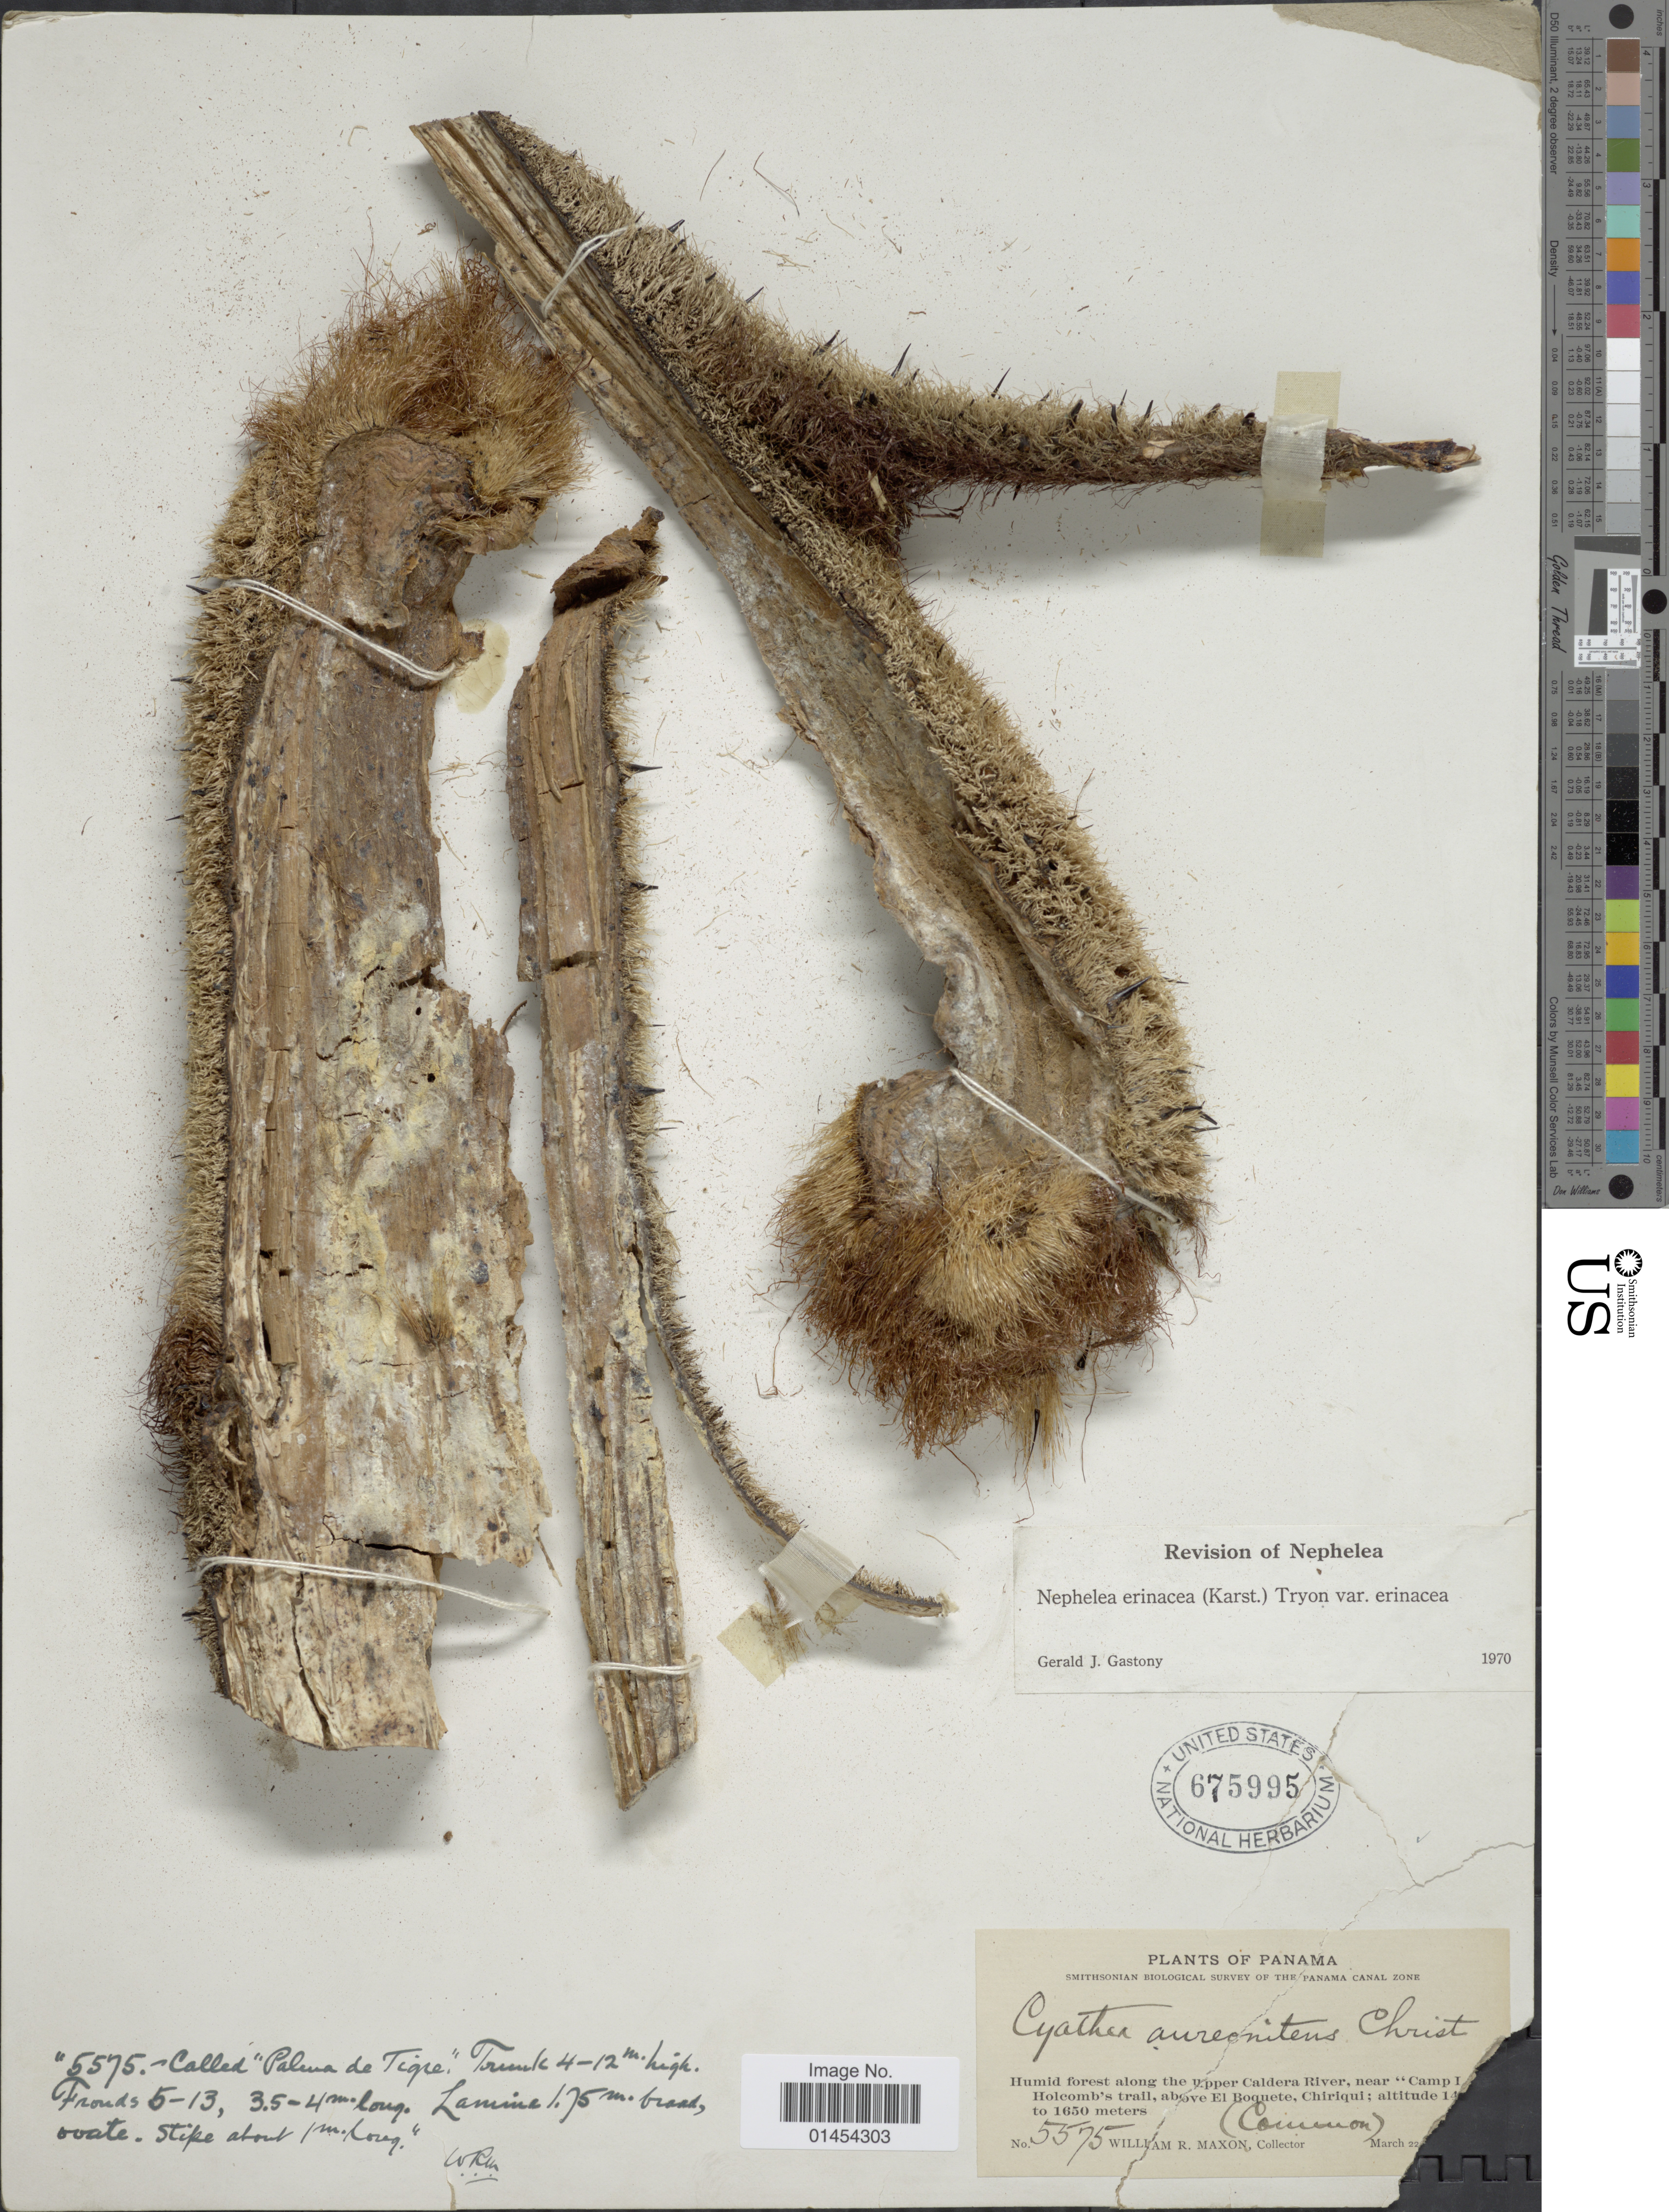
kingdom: Plantae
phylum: Tracheophyta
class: Polypodiopsida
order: Cyatheales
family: Cyatheaceae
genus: Alsophila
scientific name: Alsophila erinacea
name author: (H. Karst.) D.S. Conant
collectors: W. R. Maxon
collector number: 5575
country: Panama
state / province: Chiriqui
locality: Humid forest along the upper Caldera River, near "Camp I", Holcomb's trail, above El Boquete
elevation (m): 14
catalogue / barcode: US 675995